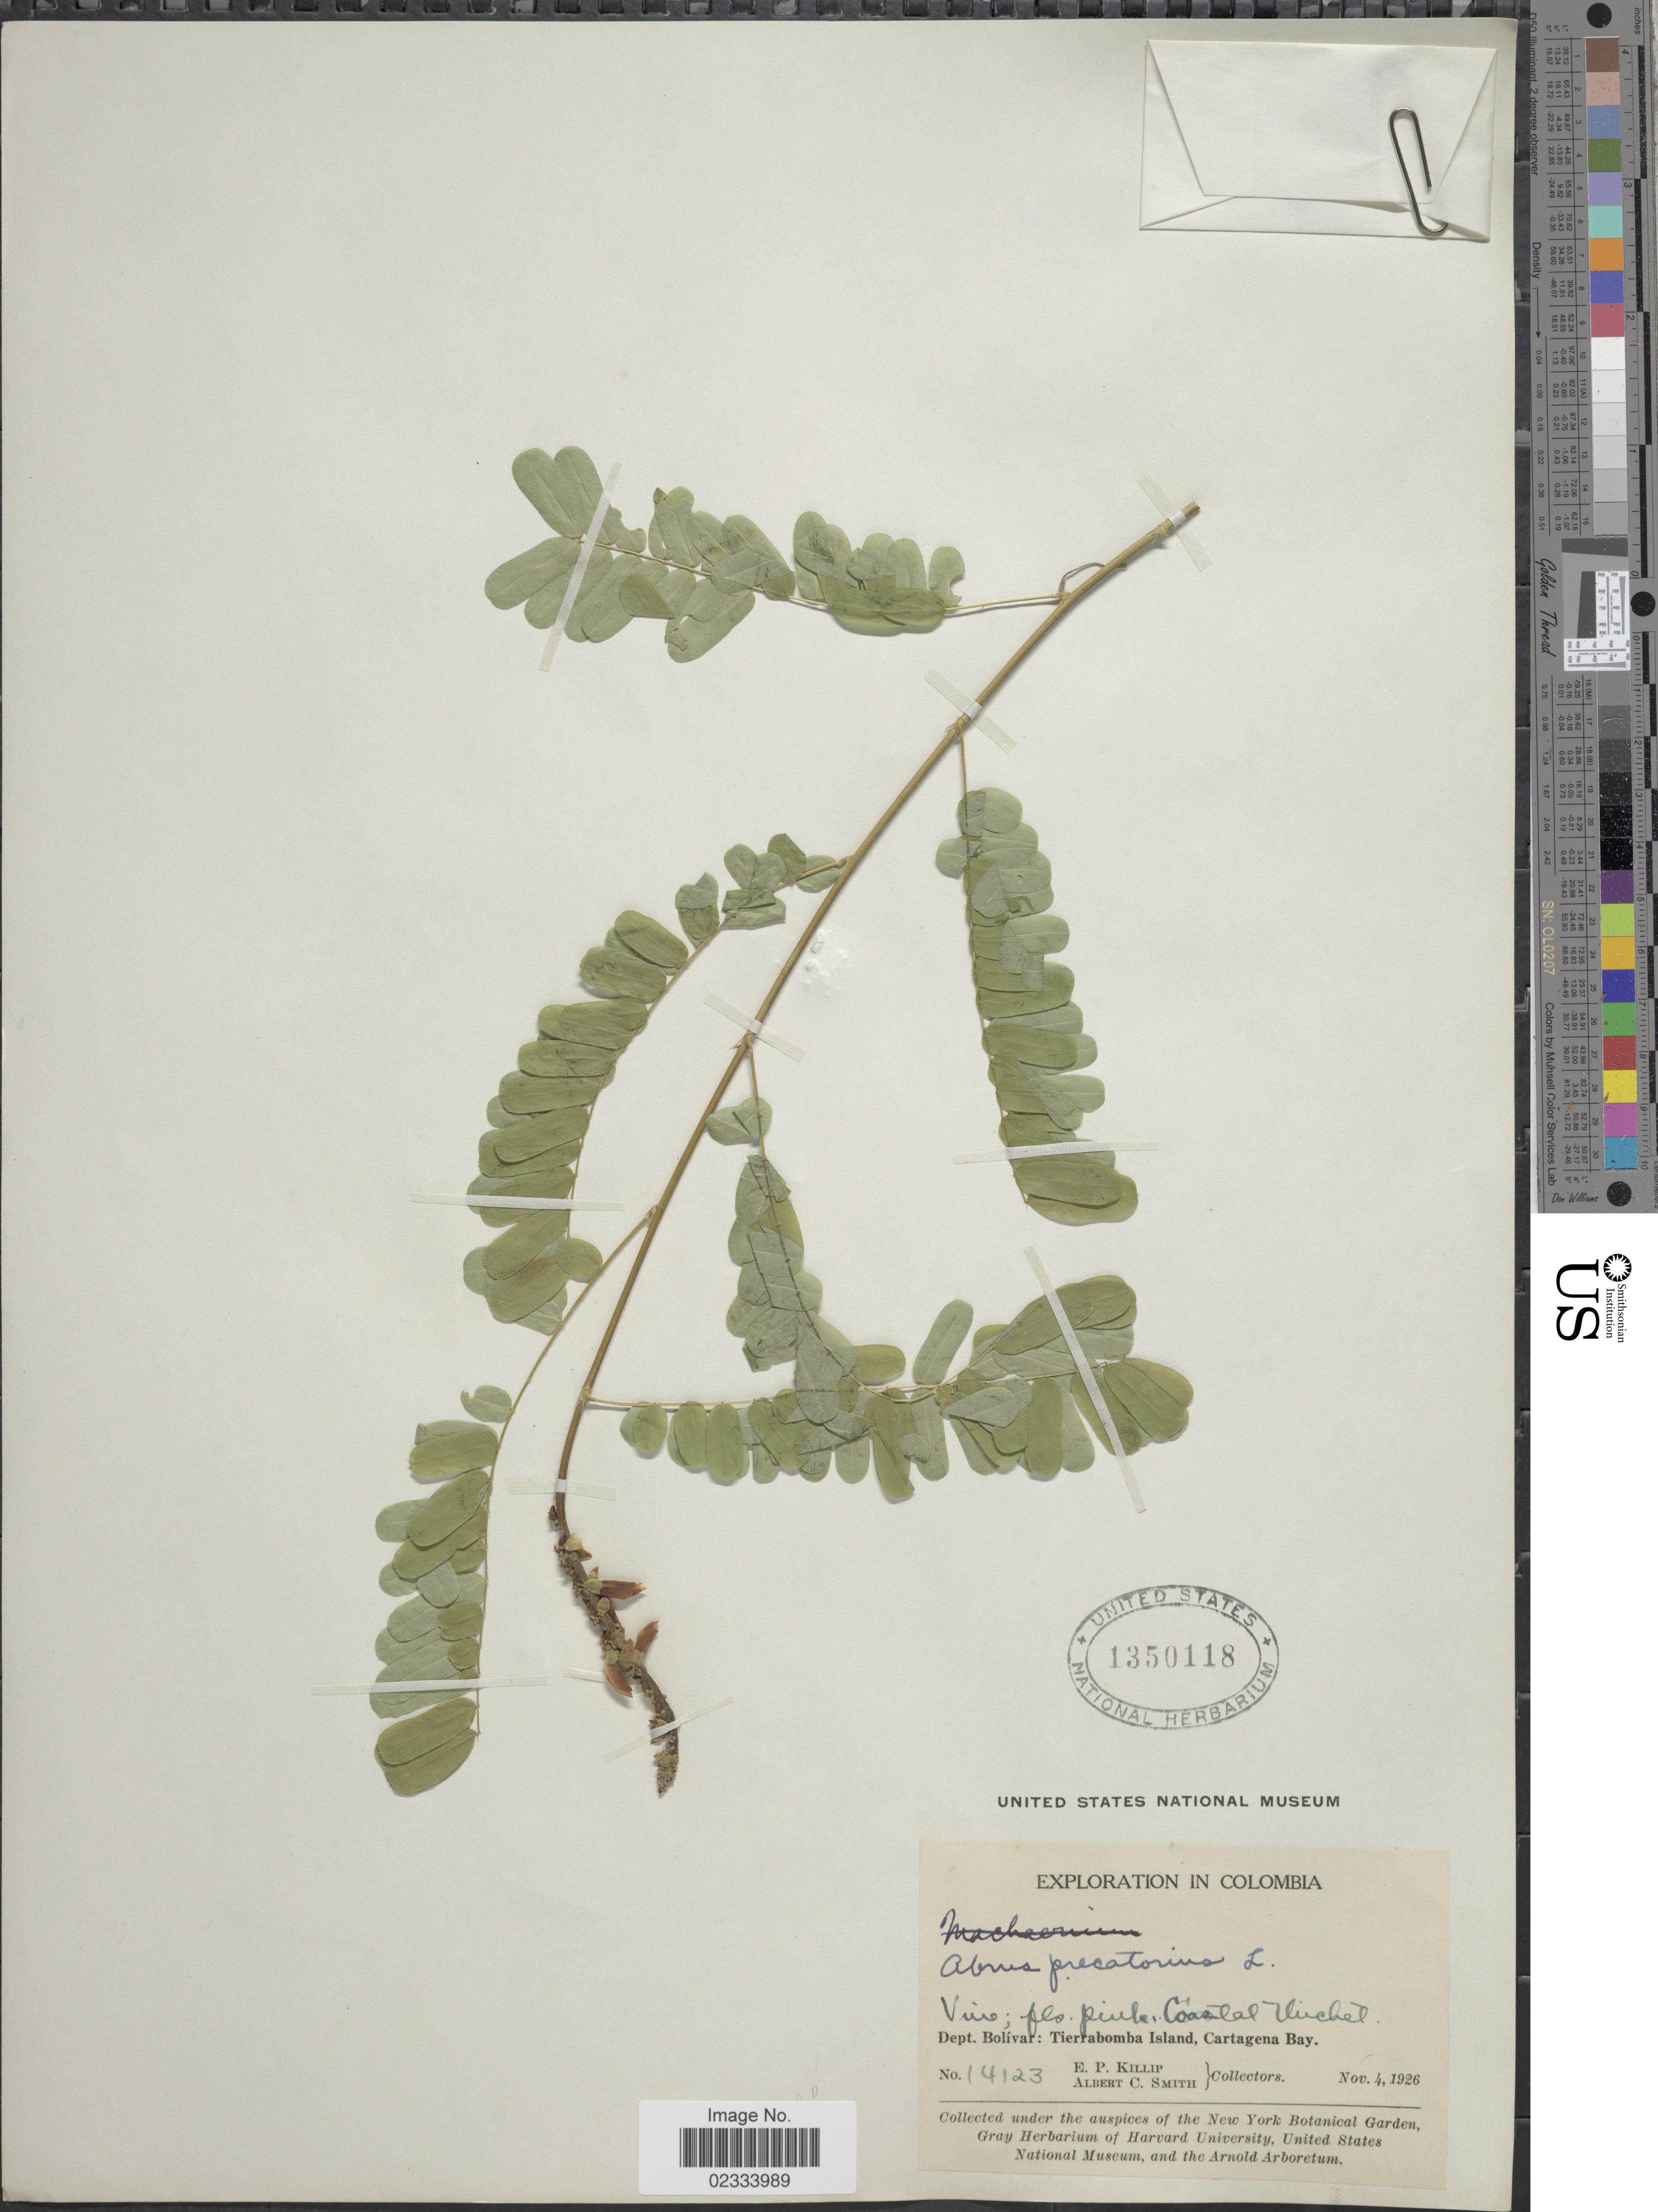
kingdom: Plantae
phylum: Tracheophyta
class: Magnoliopsida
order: Fabales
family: Fabaceae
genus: Abrus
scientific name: Abrus precatorius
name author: L.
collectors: E. P. Killip & A. C. Smith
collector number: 14123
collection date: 1926-11-04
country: Colombia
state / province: Bolívar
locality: Tierrabomba Island, Cartagena Bay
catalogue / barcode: US 1350118